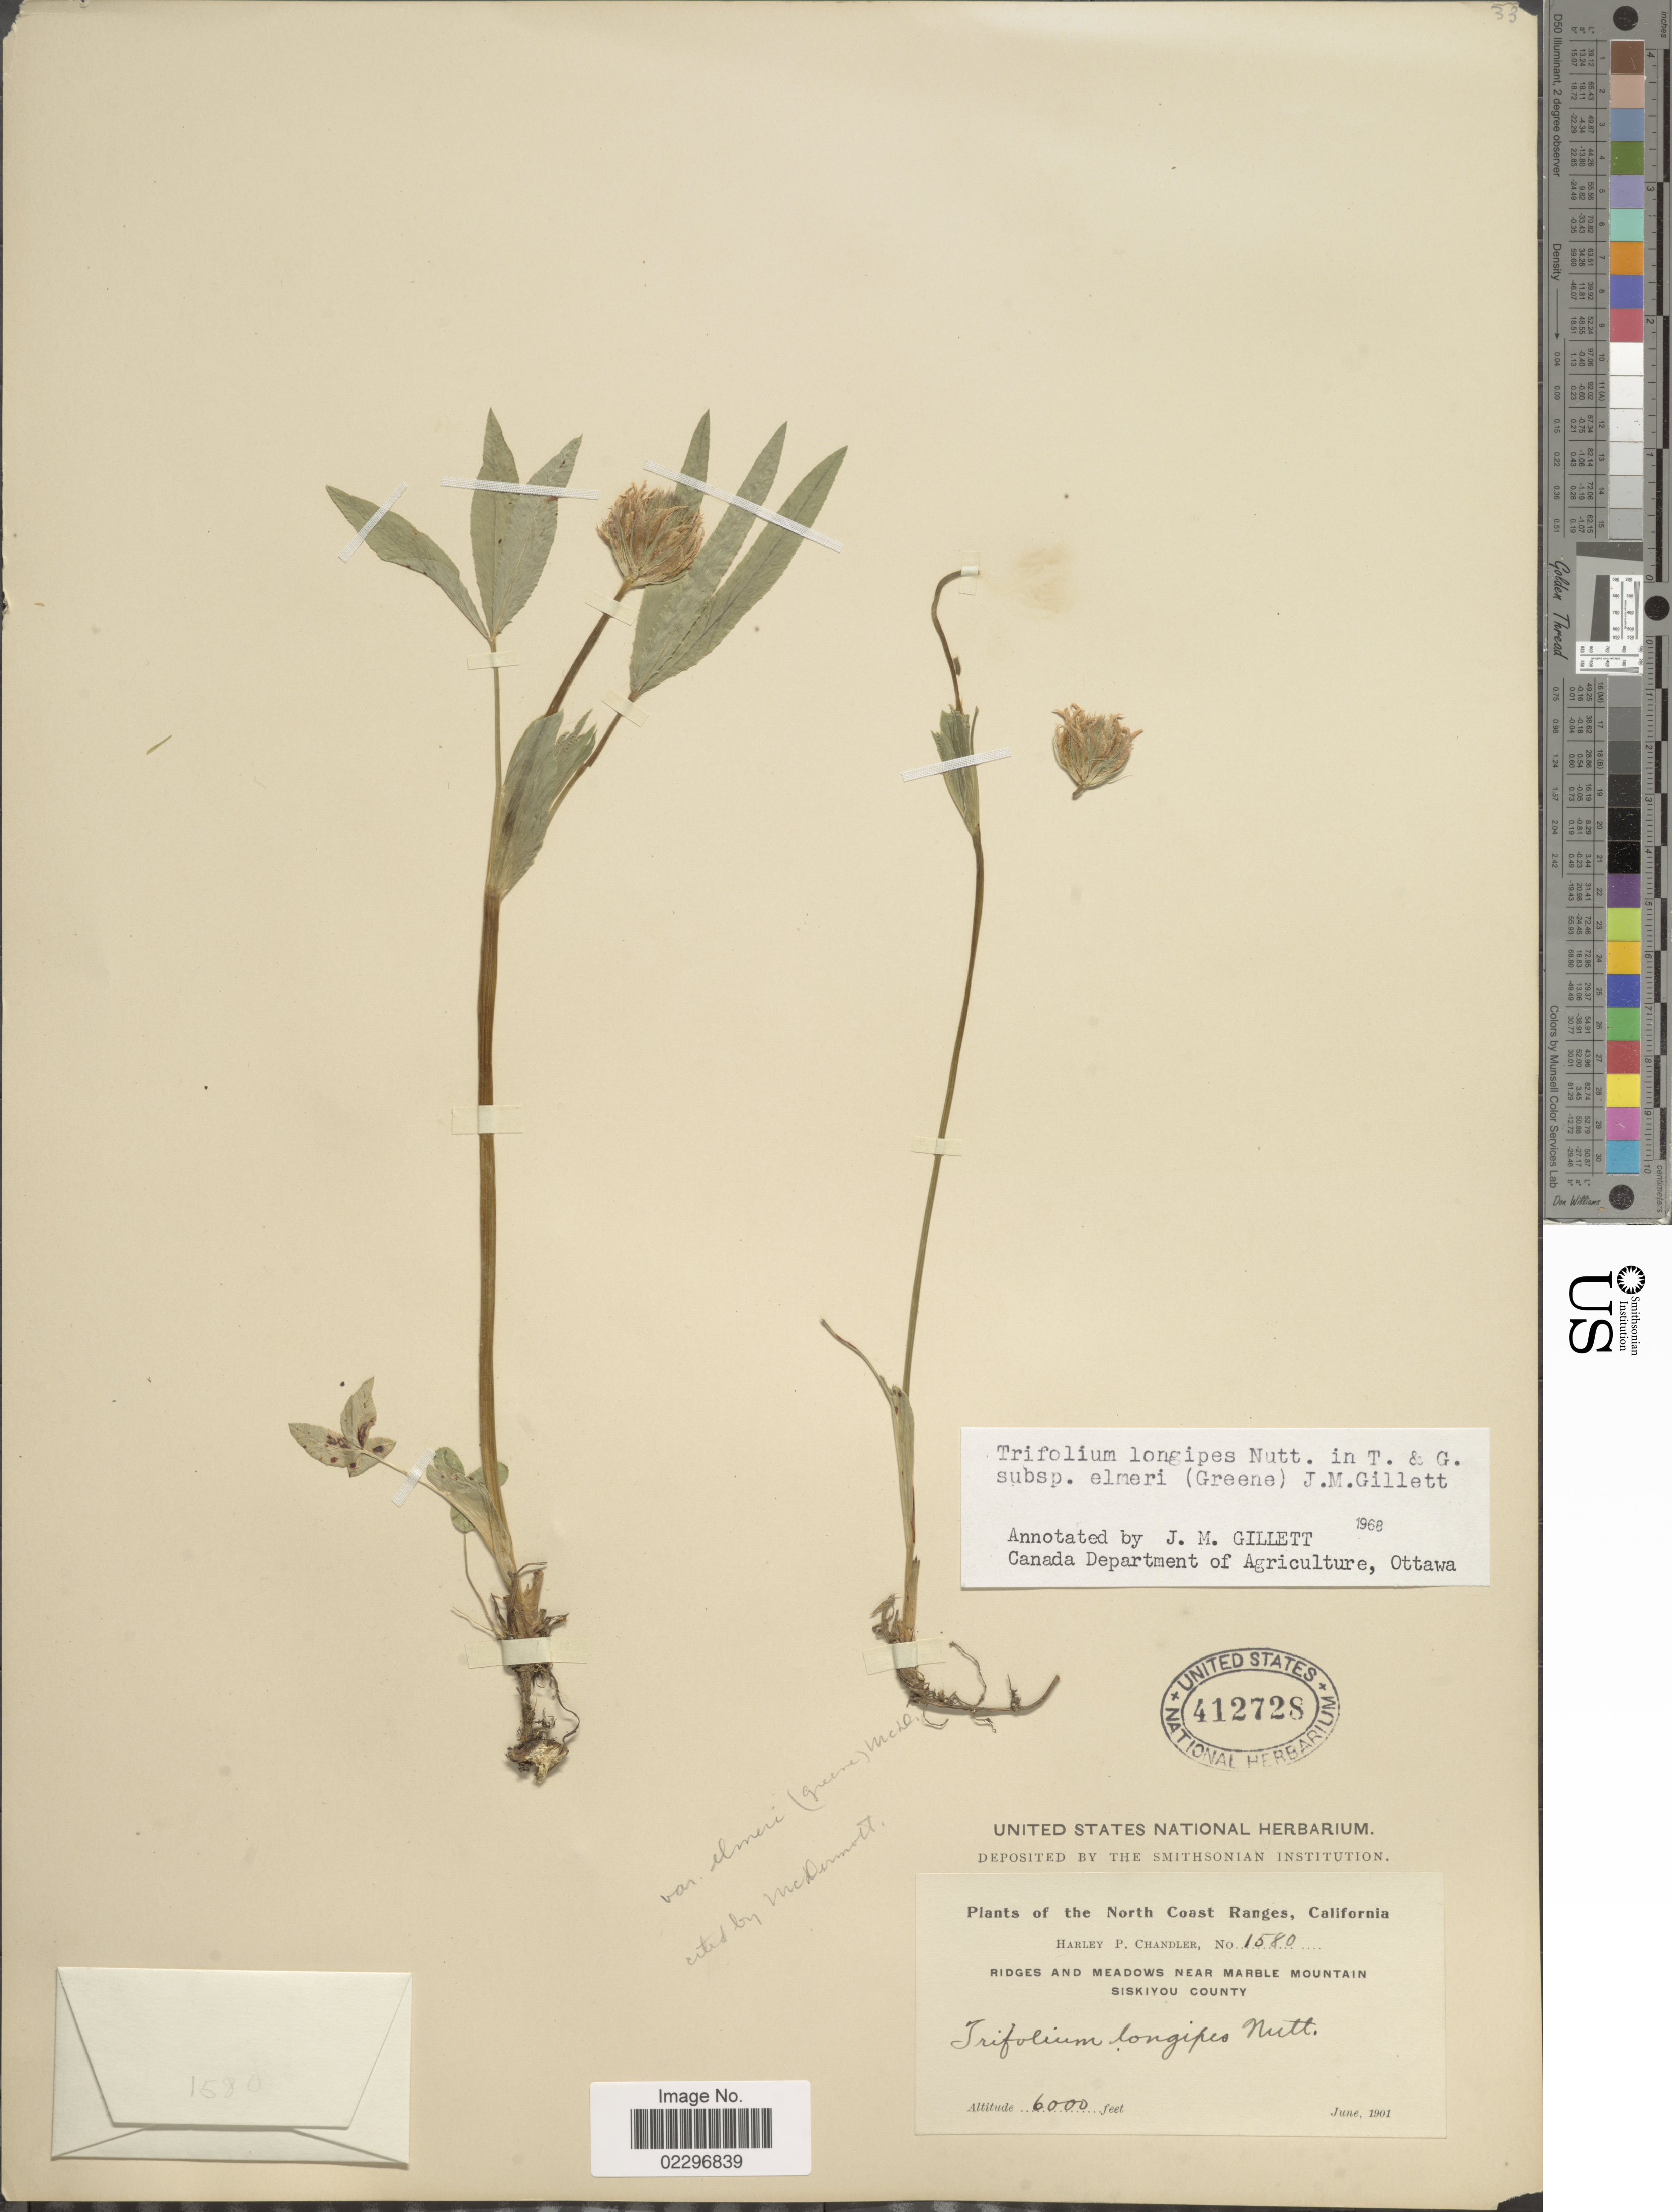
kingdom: Plantae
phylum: Tracheophyta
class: Magnoliopsida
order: Fabales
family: Fabaceae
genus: Trifolium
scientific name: Trifolium longipes subsp. elmeri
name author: (Greene) J.M. Gillett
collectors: H. Chandler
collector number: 1580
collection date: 1901-06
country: United States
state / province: California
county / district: Siskiyou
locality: The North Coast Range, Ridges and Meadows near Marble Mountain Siskiyou County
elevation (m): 1829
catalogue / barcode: US 412728